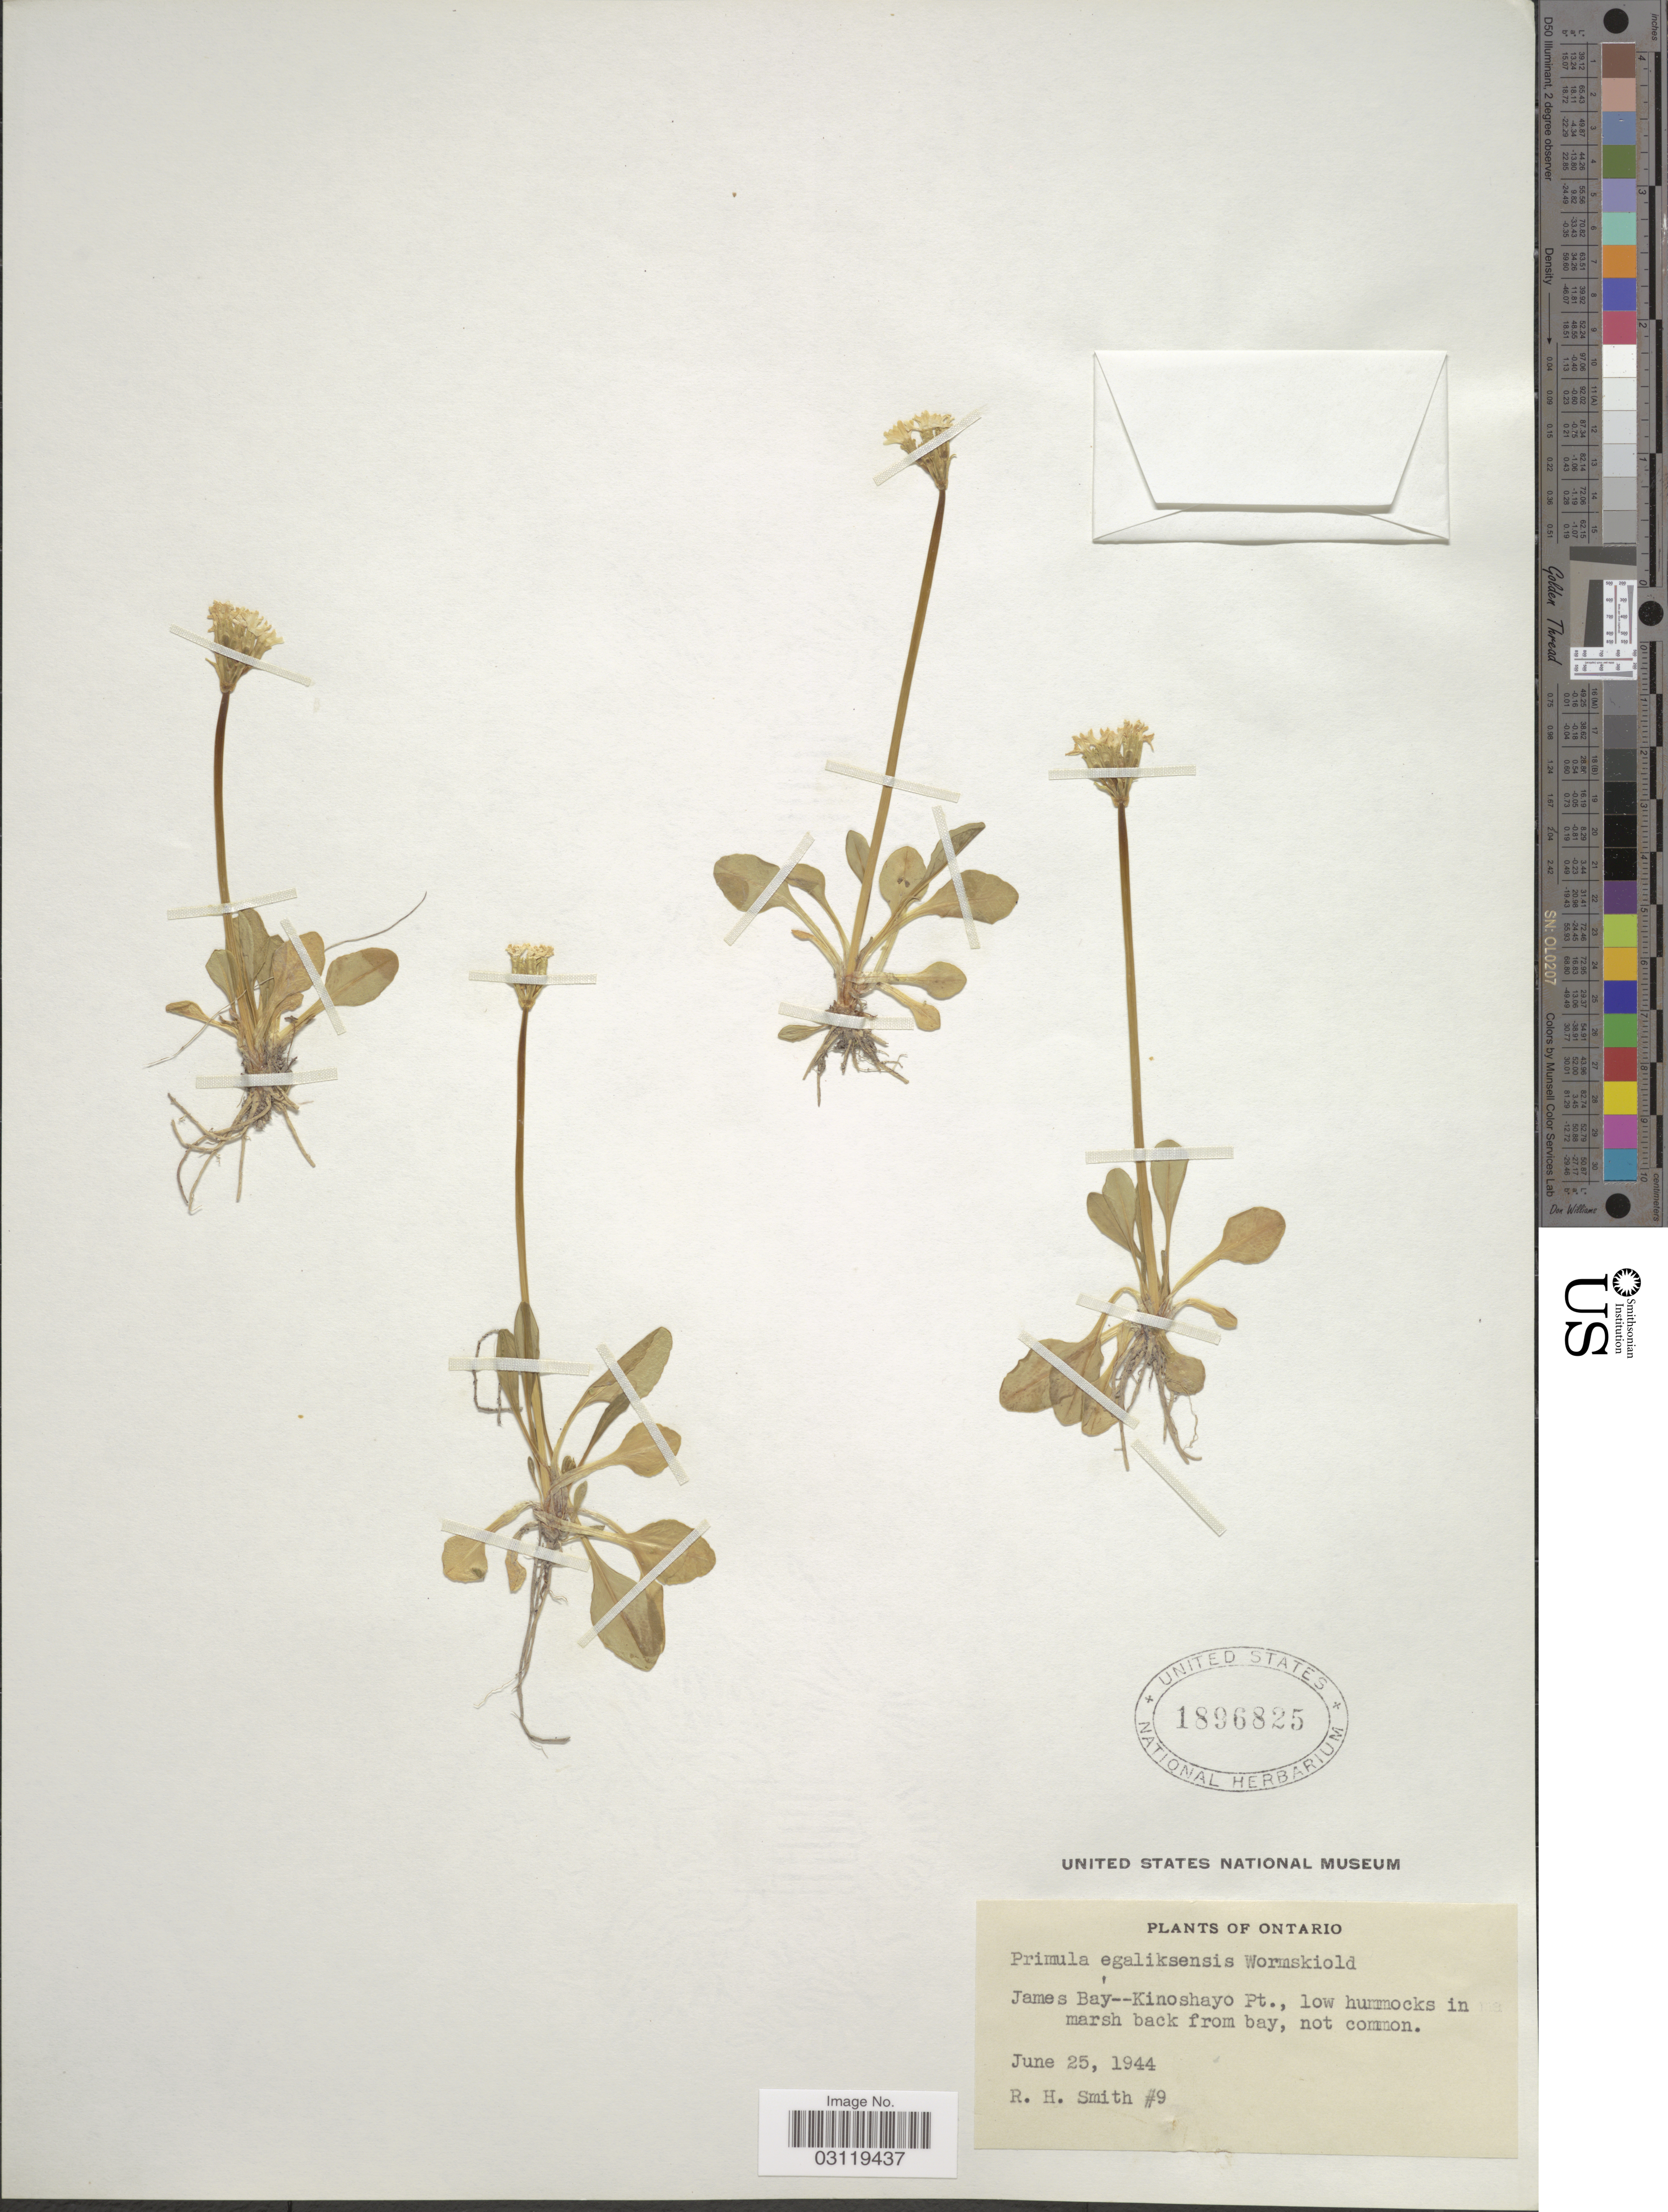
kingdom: Plantae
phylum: Tracheophyta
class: Magnoliopsida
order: Ericales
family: Primulaceae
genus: Primula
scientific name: Primula egaliksensis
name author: Wormsk.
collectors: R. H. Smith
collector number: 9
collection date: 1944-06-25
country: Canada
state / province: Ontario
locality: James Bay-Kinoshayo Pt.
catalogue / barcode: US 1896825